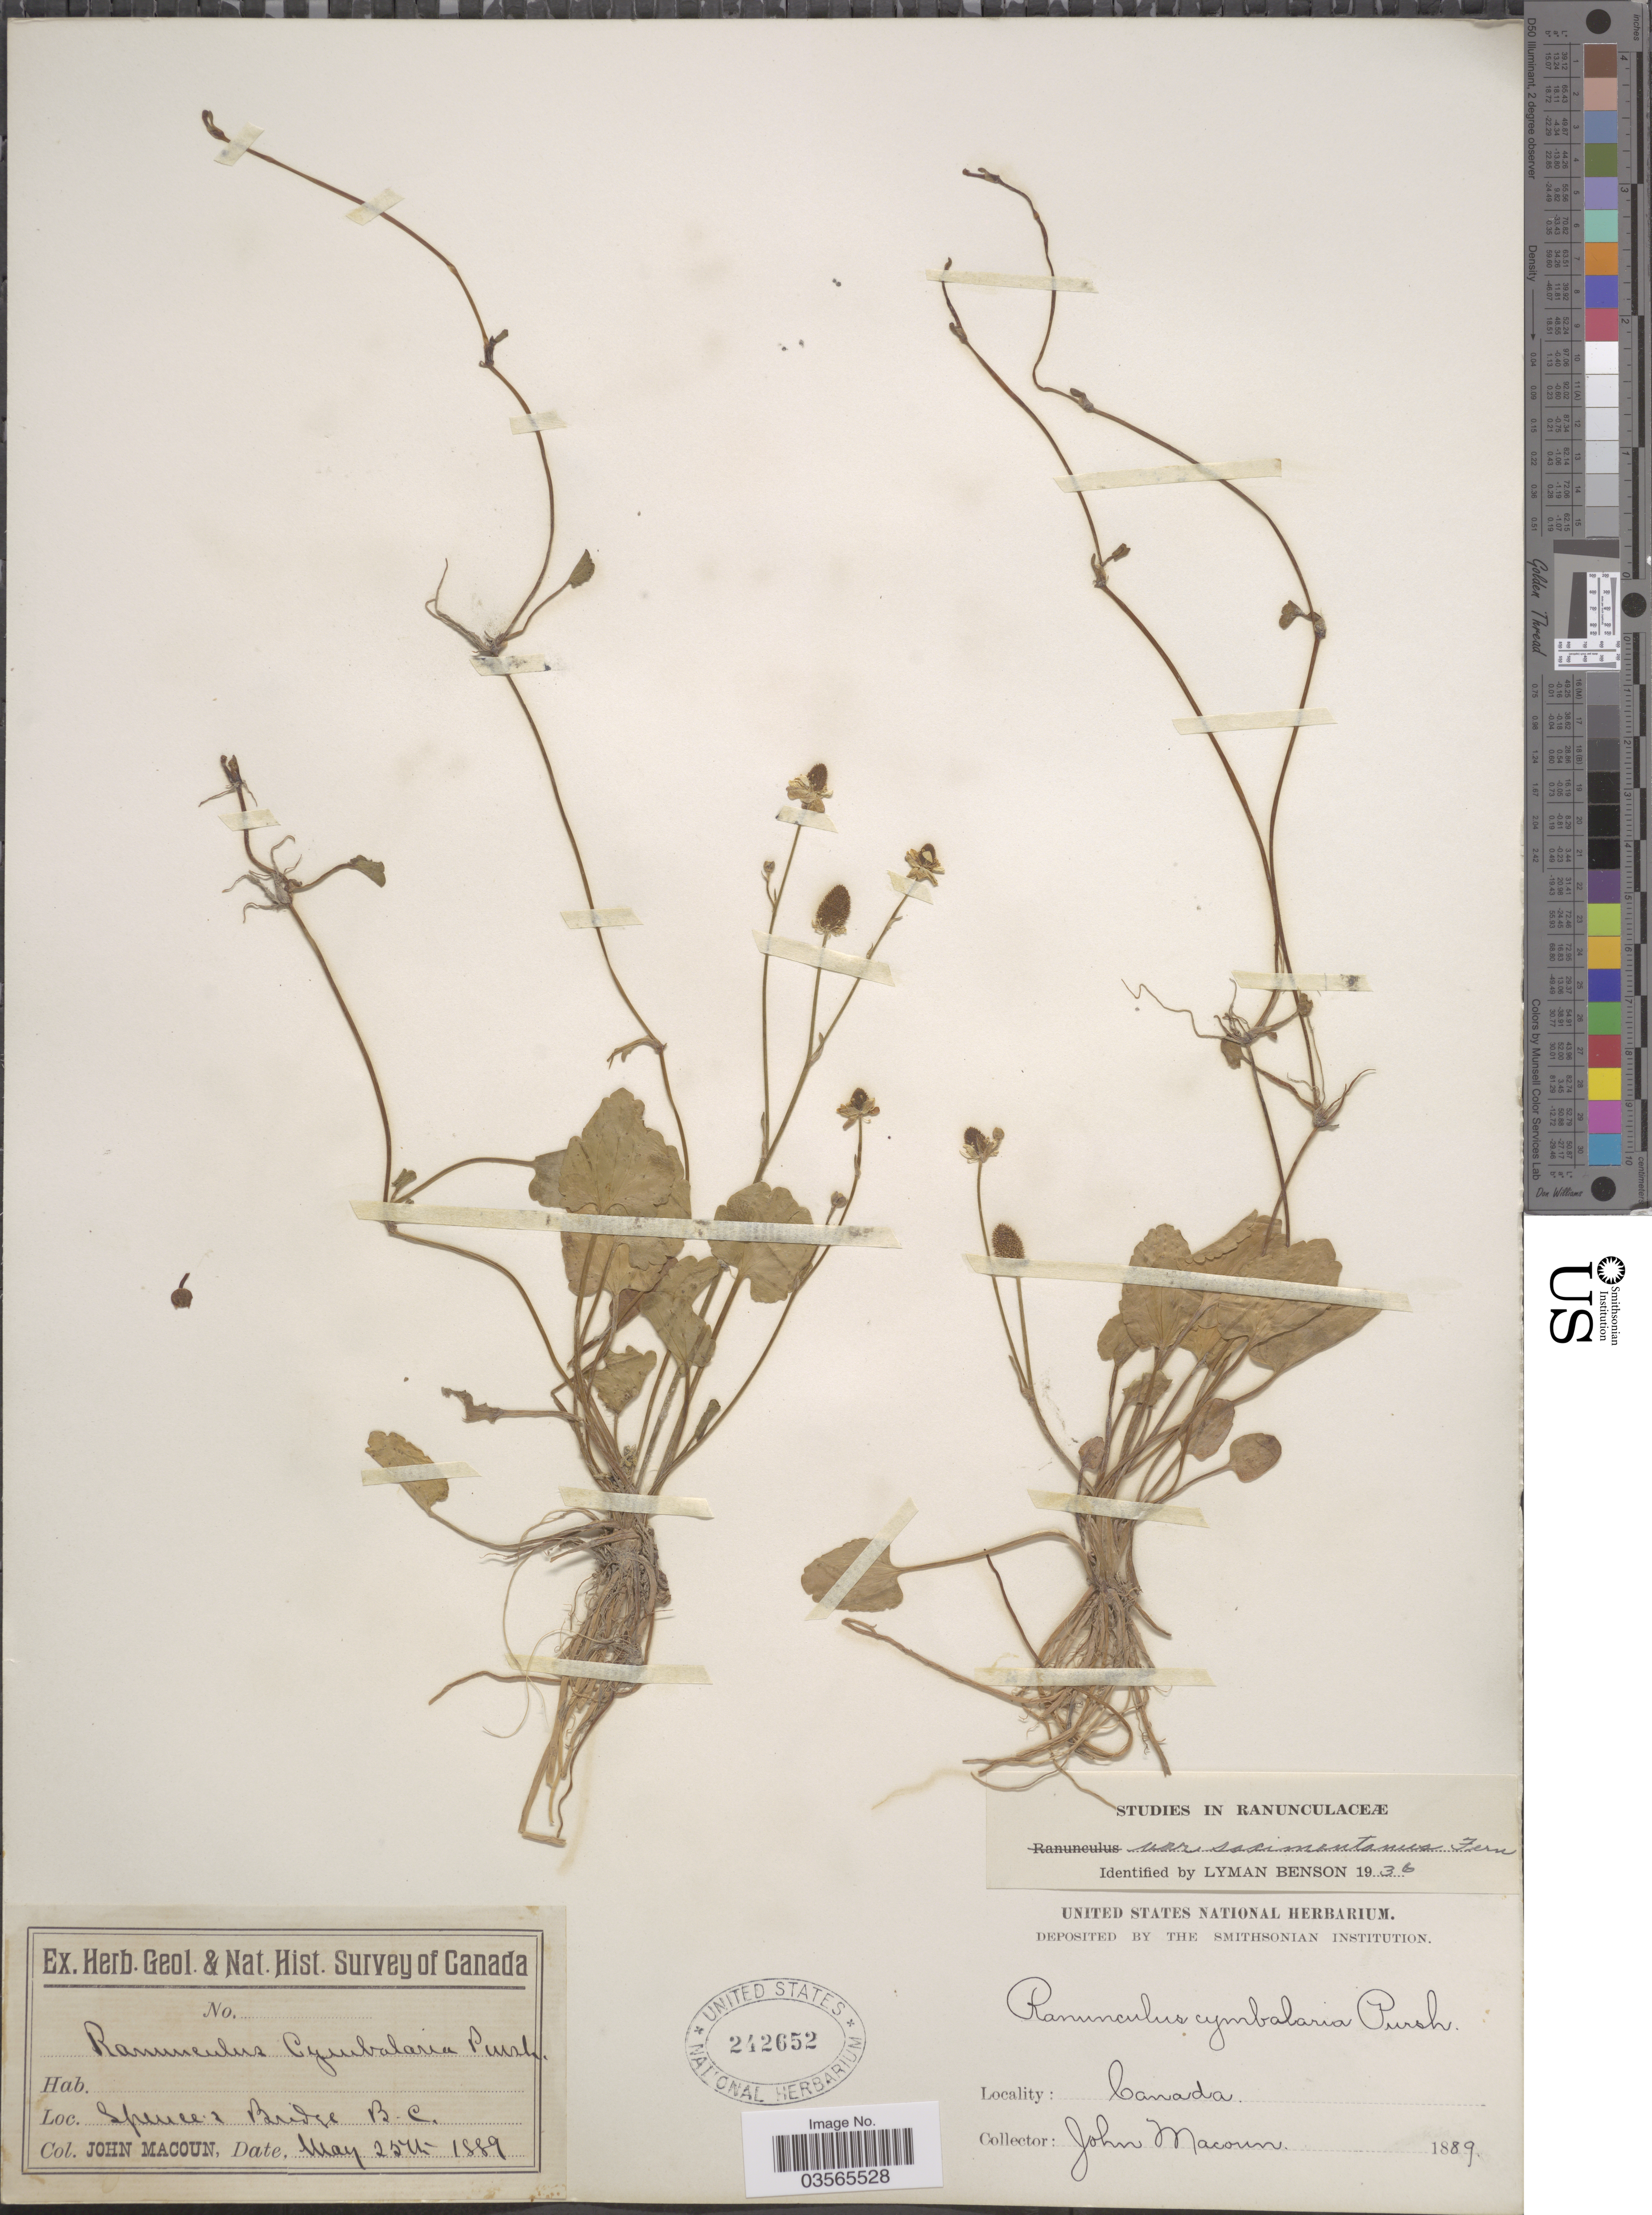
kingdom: Plantae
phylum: Tracheophyta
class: Magnoliopsida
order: Ranunculales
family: Ranunculaceae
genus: Halerpestes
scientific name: Halerpestes cymbalaria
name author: (Pursh) Greene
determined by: Strong, M. T., (US), Smithsonian Institution - National Museum of Natural History (UNITED STATES)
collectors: J. Macoun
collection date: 1889-05-25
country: Canada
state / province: British Columbia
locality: Spencere Bridge.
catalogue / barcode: US 242652